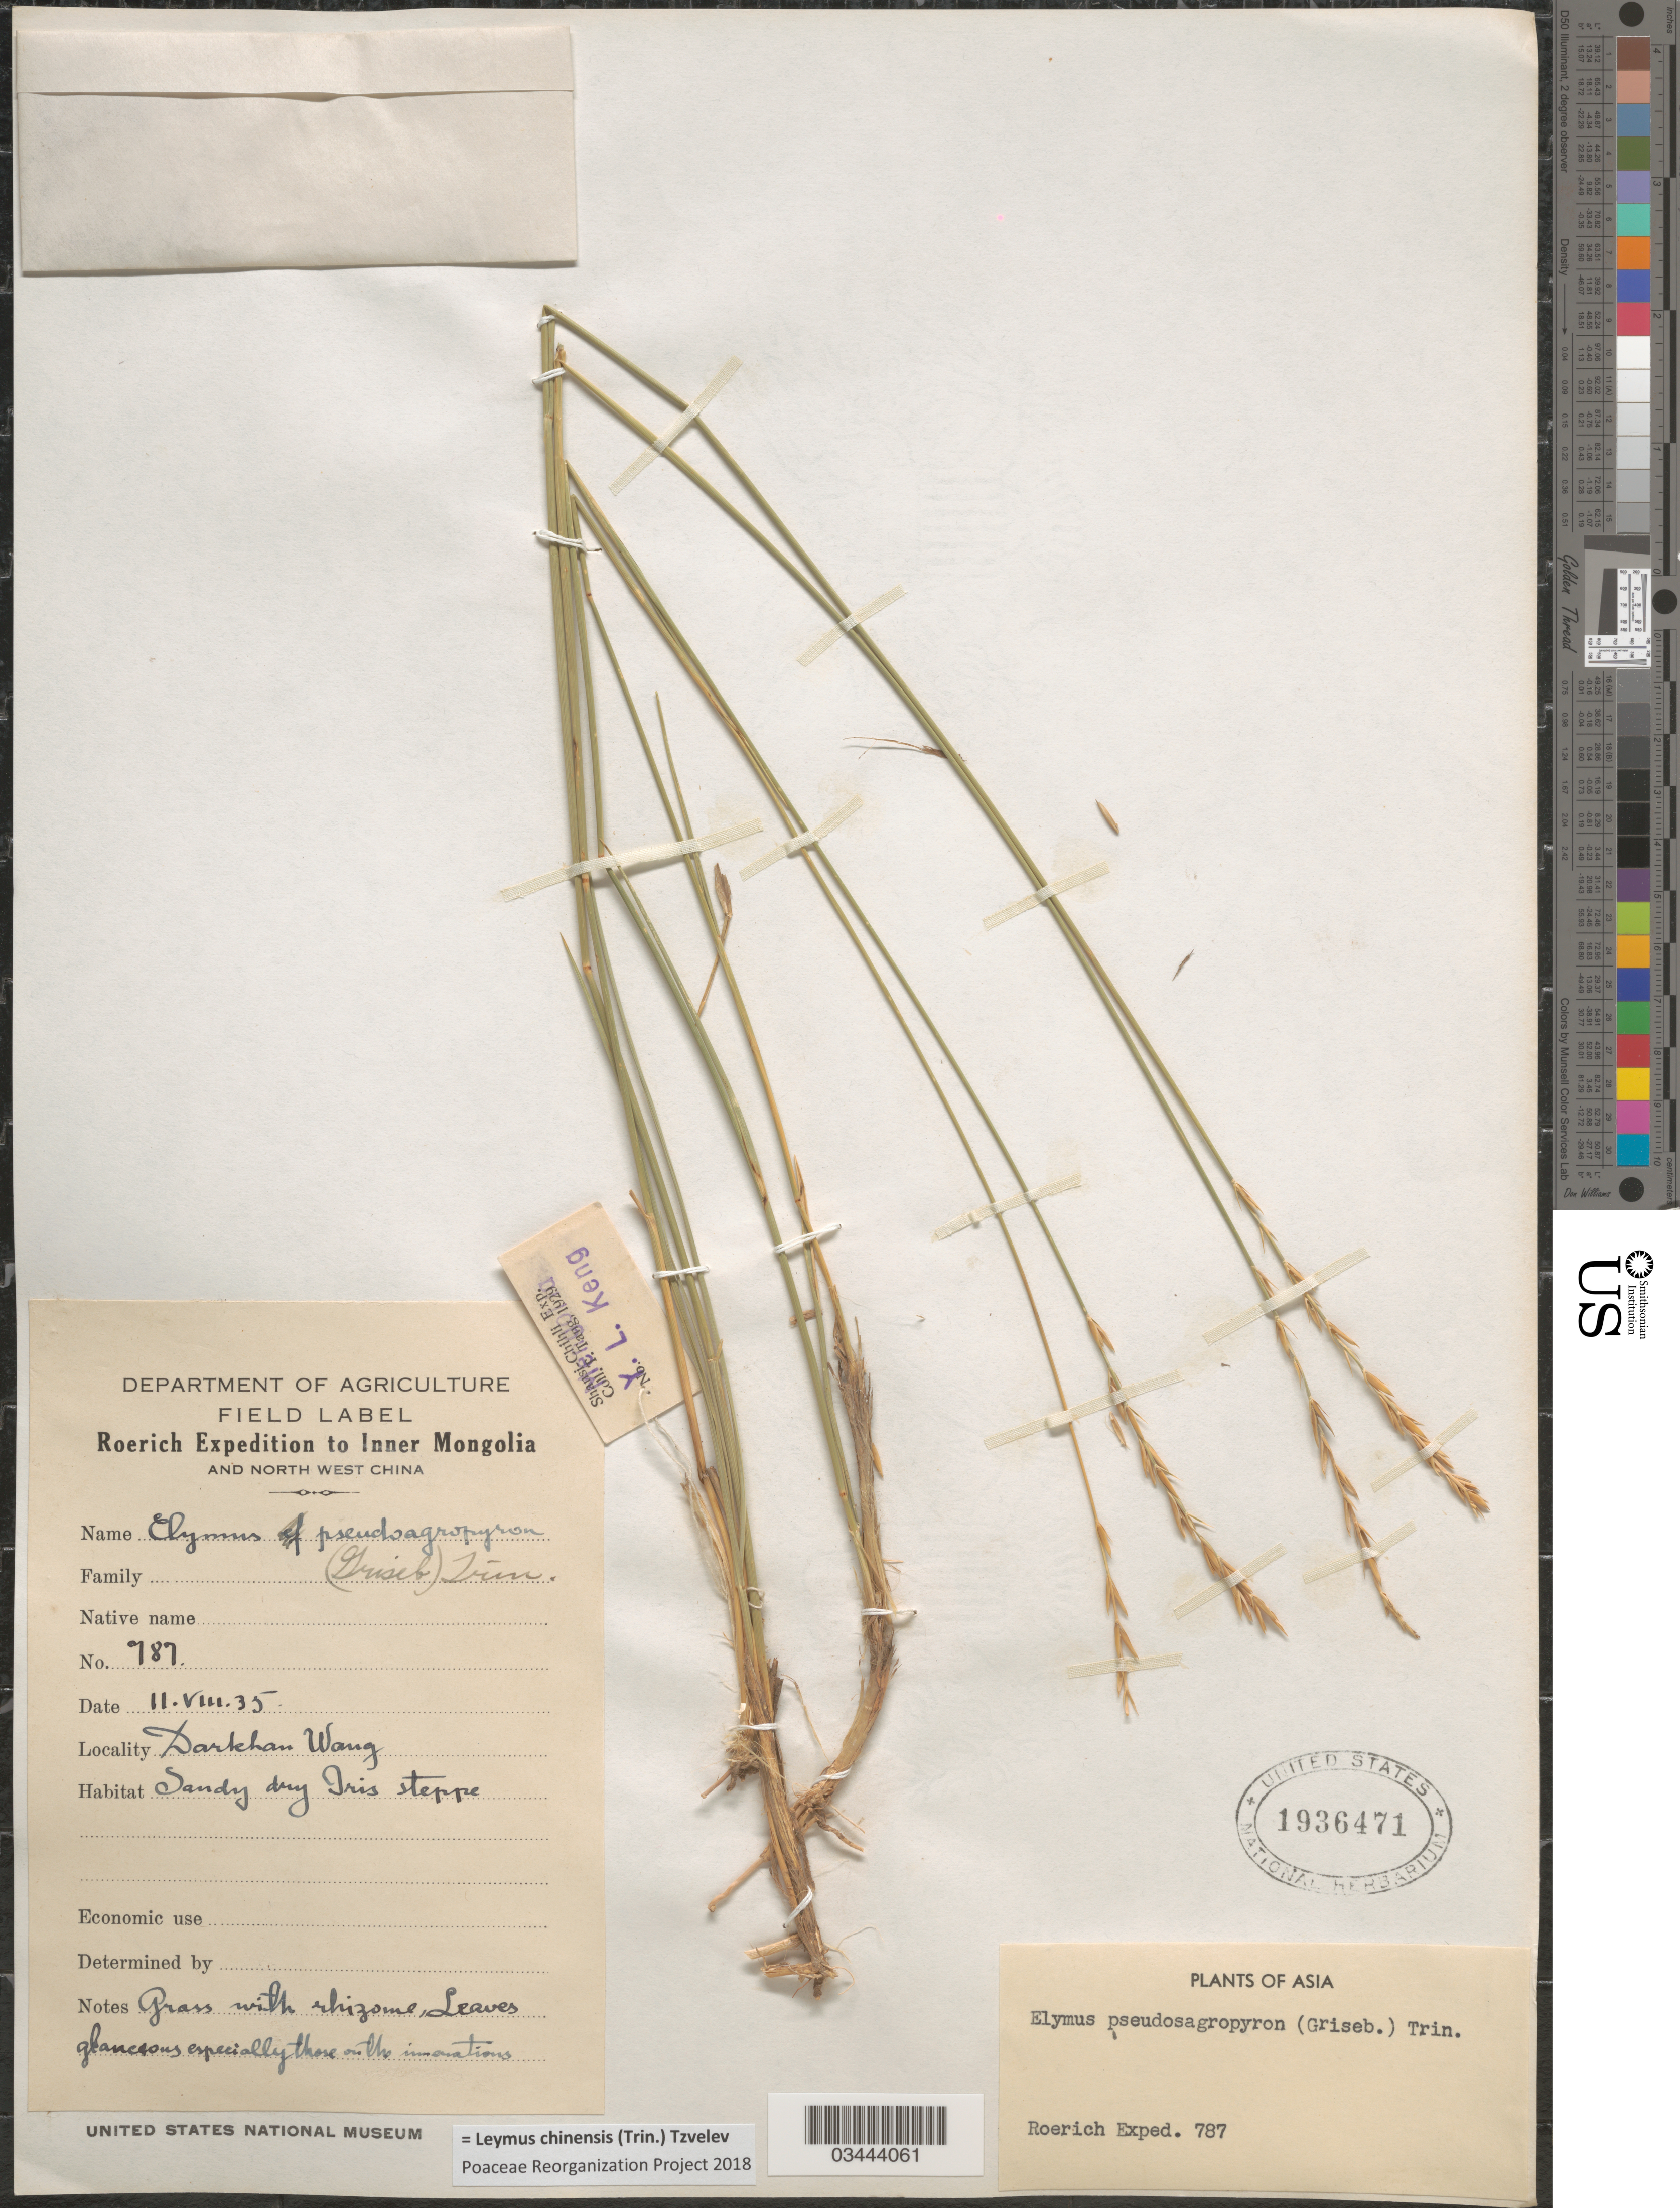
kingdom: Plantae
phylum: Tracheophyta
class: Liliopsida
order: Poales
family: Poaceae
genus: Leymus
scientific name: Leymus chinensis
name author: (Trin.) Tzvelev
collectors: Roerich Expedition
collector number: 787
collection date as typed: Transcribed d/m/y: 11/8/35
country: China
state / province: Nei Monggol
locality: To Inner Mongolia and North West China. Darkhan Wang. Sandy dry Iris steppe. Shansi-Chihli Exp. [unsure placement]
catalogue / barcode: US 1936471